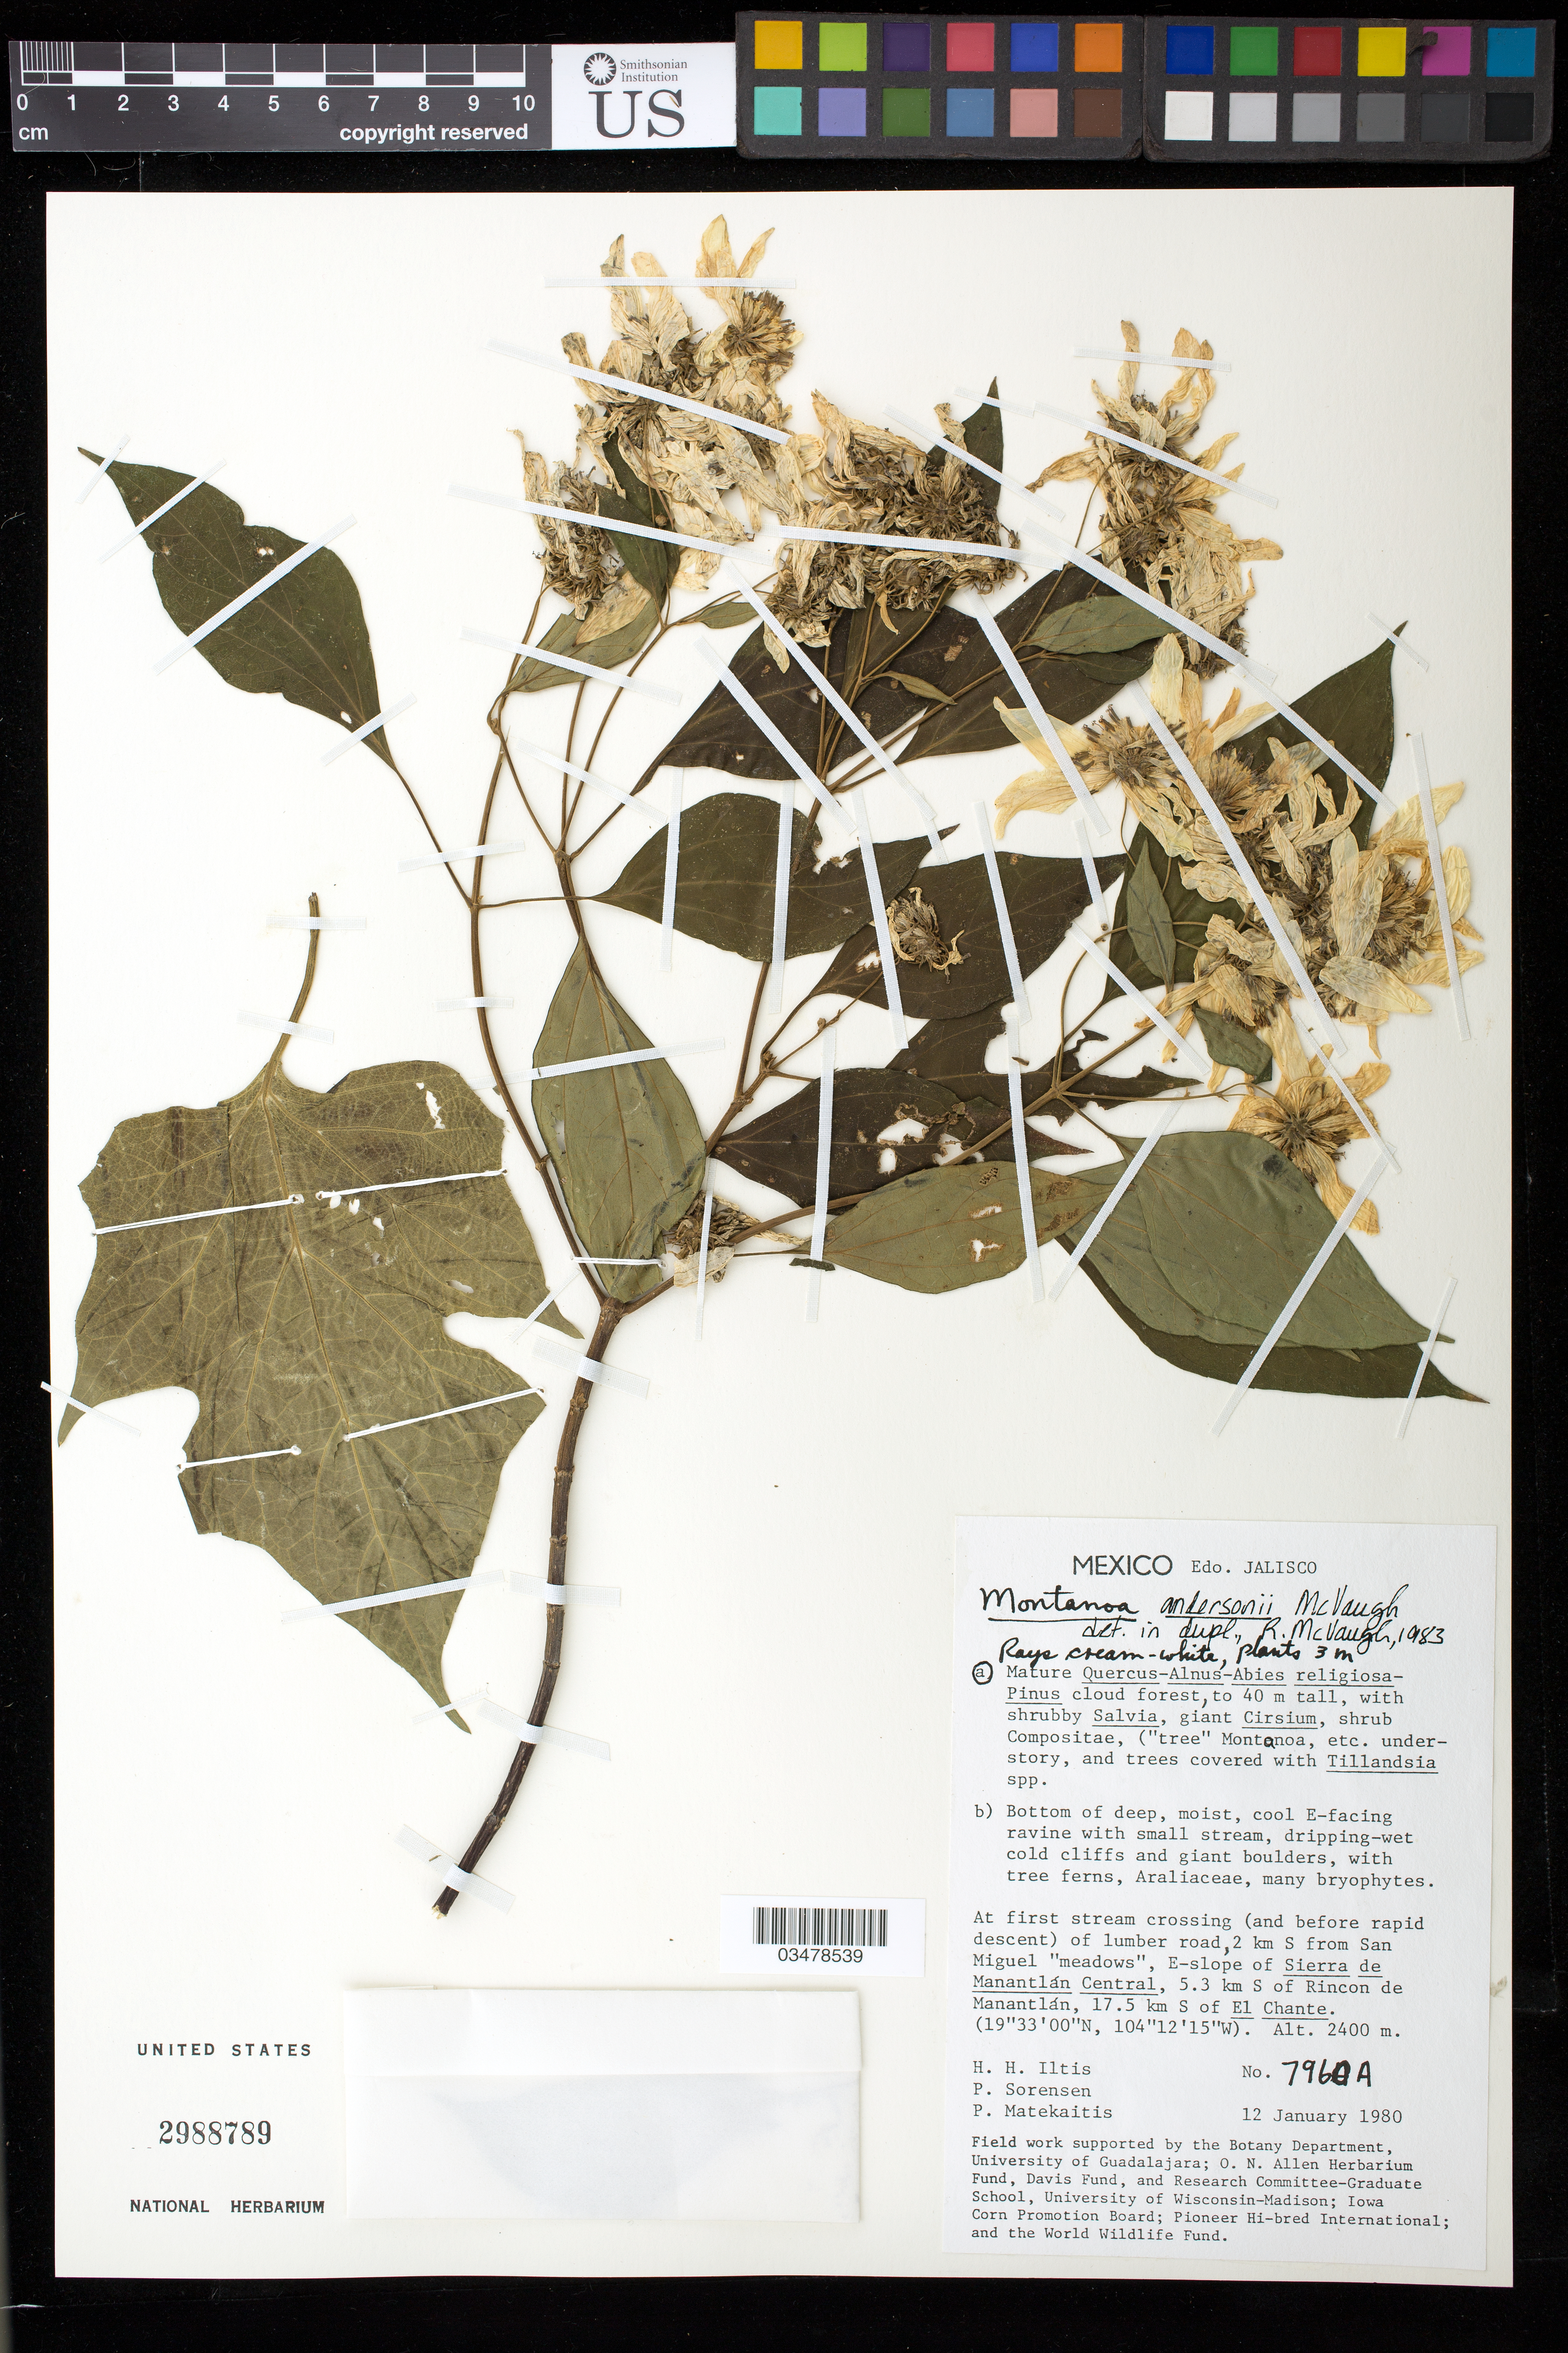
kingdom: Plantae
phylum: Tracheophyta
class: Magnoliopsida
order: Asterales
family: Asteraceae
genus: Montanoa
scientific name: Montanoa andersonii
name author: McVaugh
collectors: H. H. Iltis, P. Sorensen & P. Matekaitis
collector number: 7960 a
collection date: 1980-01-12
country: Mexico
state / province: Jalisco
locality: Bottom of deep, moist , cool E-facing ravine with small stream, at first stream crossing (and before rapid descent) of lumber road, 2 km S from San Miguel "meadows", E-slope of Sierra de Manantlan Central, 5.3 km S of Rincon de Manantlan, 17.5 km S of El Chante.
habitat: Mature Quercus-Alnus-Abies religiosa-Pinus cloud forest, to 40 m tall with shrubby Salvia, giant Cirsium, shrub compositae ("tree" Monanoa, etc understory, and trees covered with Tillandsia spp.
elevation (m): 2400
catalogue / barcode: US 2988789